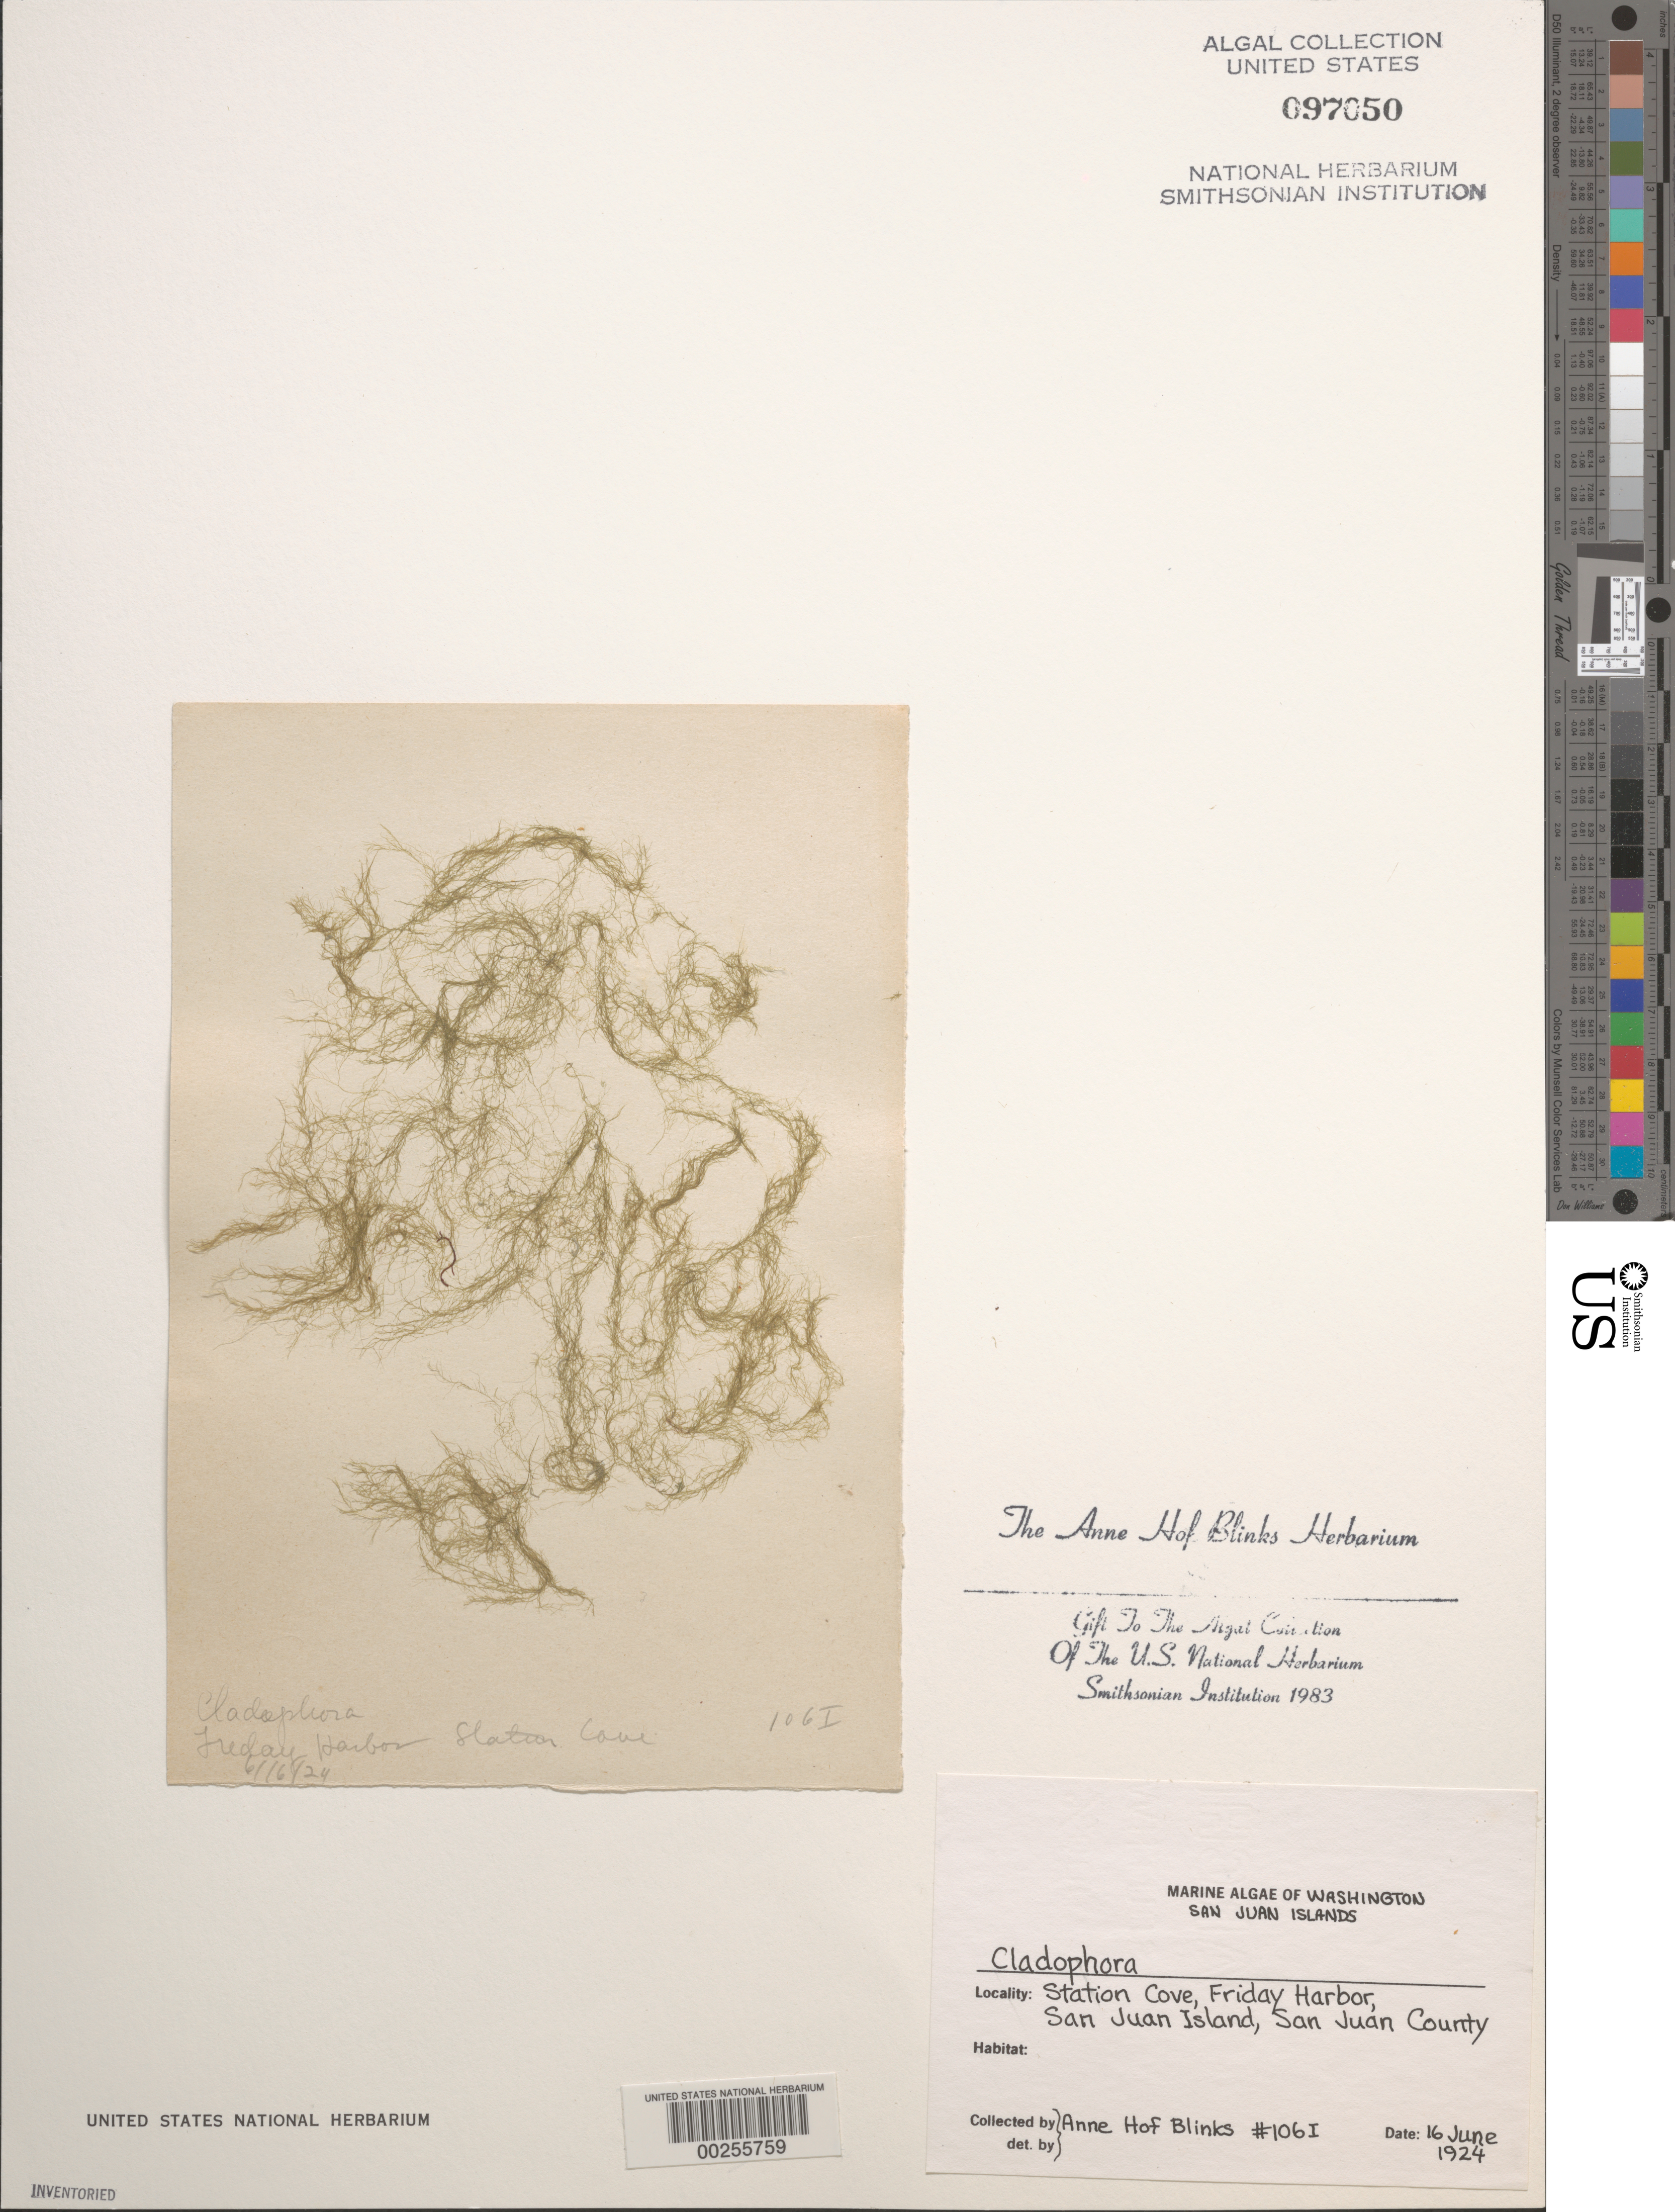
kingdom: Plantae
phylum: Chlorophyta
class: Ulvophyceae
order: Cladophorales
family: Cladophoraceae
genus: Cladophora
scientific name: Cladophora sp.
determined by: Blinks, Anne Hof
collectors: A. Blinks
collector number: AHB 106i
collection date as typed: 16 Jun 1924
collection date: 1924-06-16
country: United States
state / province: Washington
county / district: San Juan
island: San Juan Island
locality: Station Cove, Friday Harbor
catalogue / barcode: US 97050